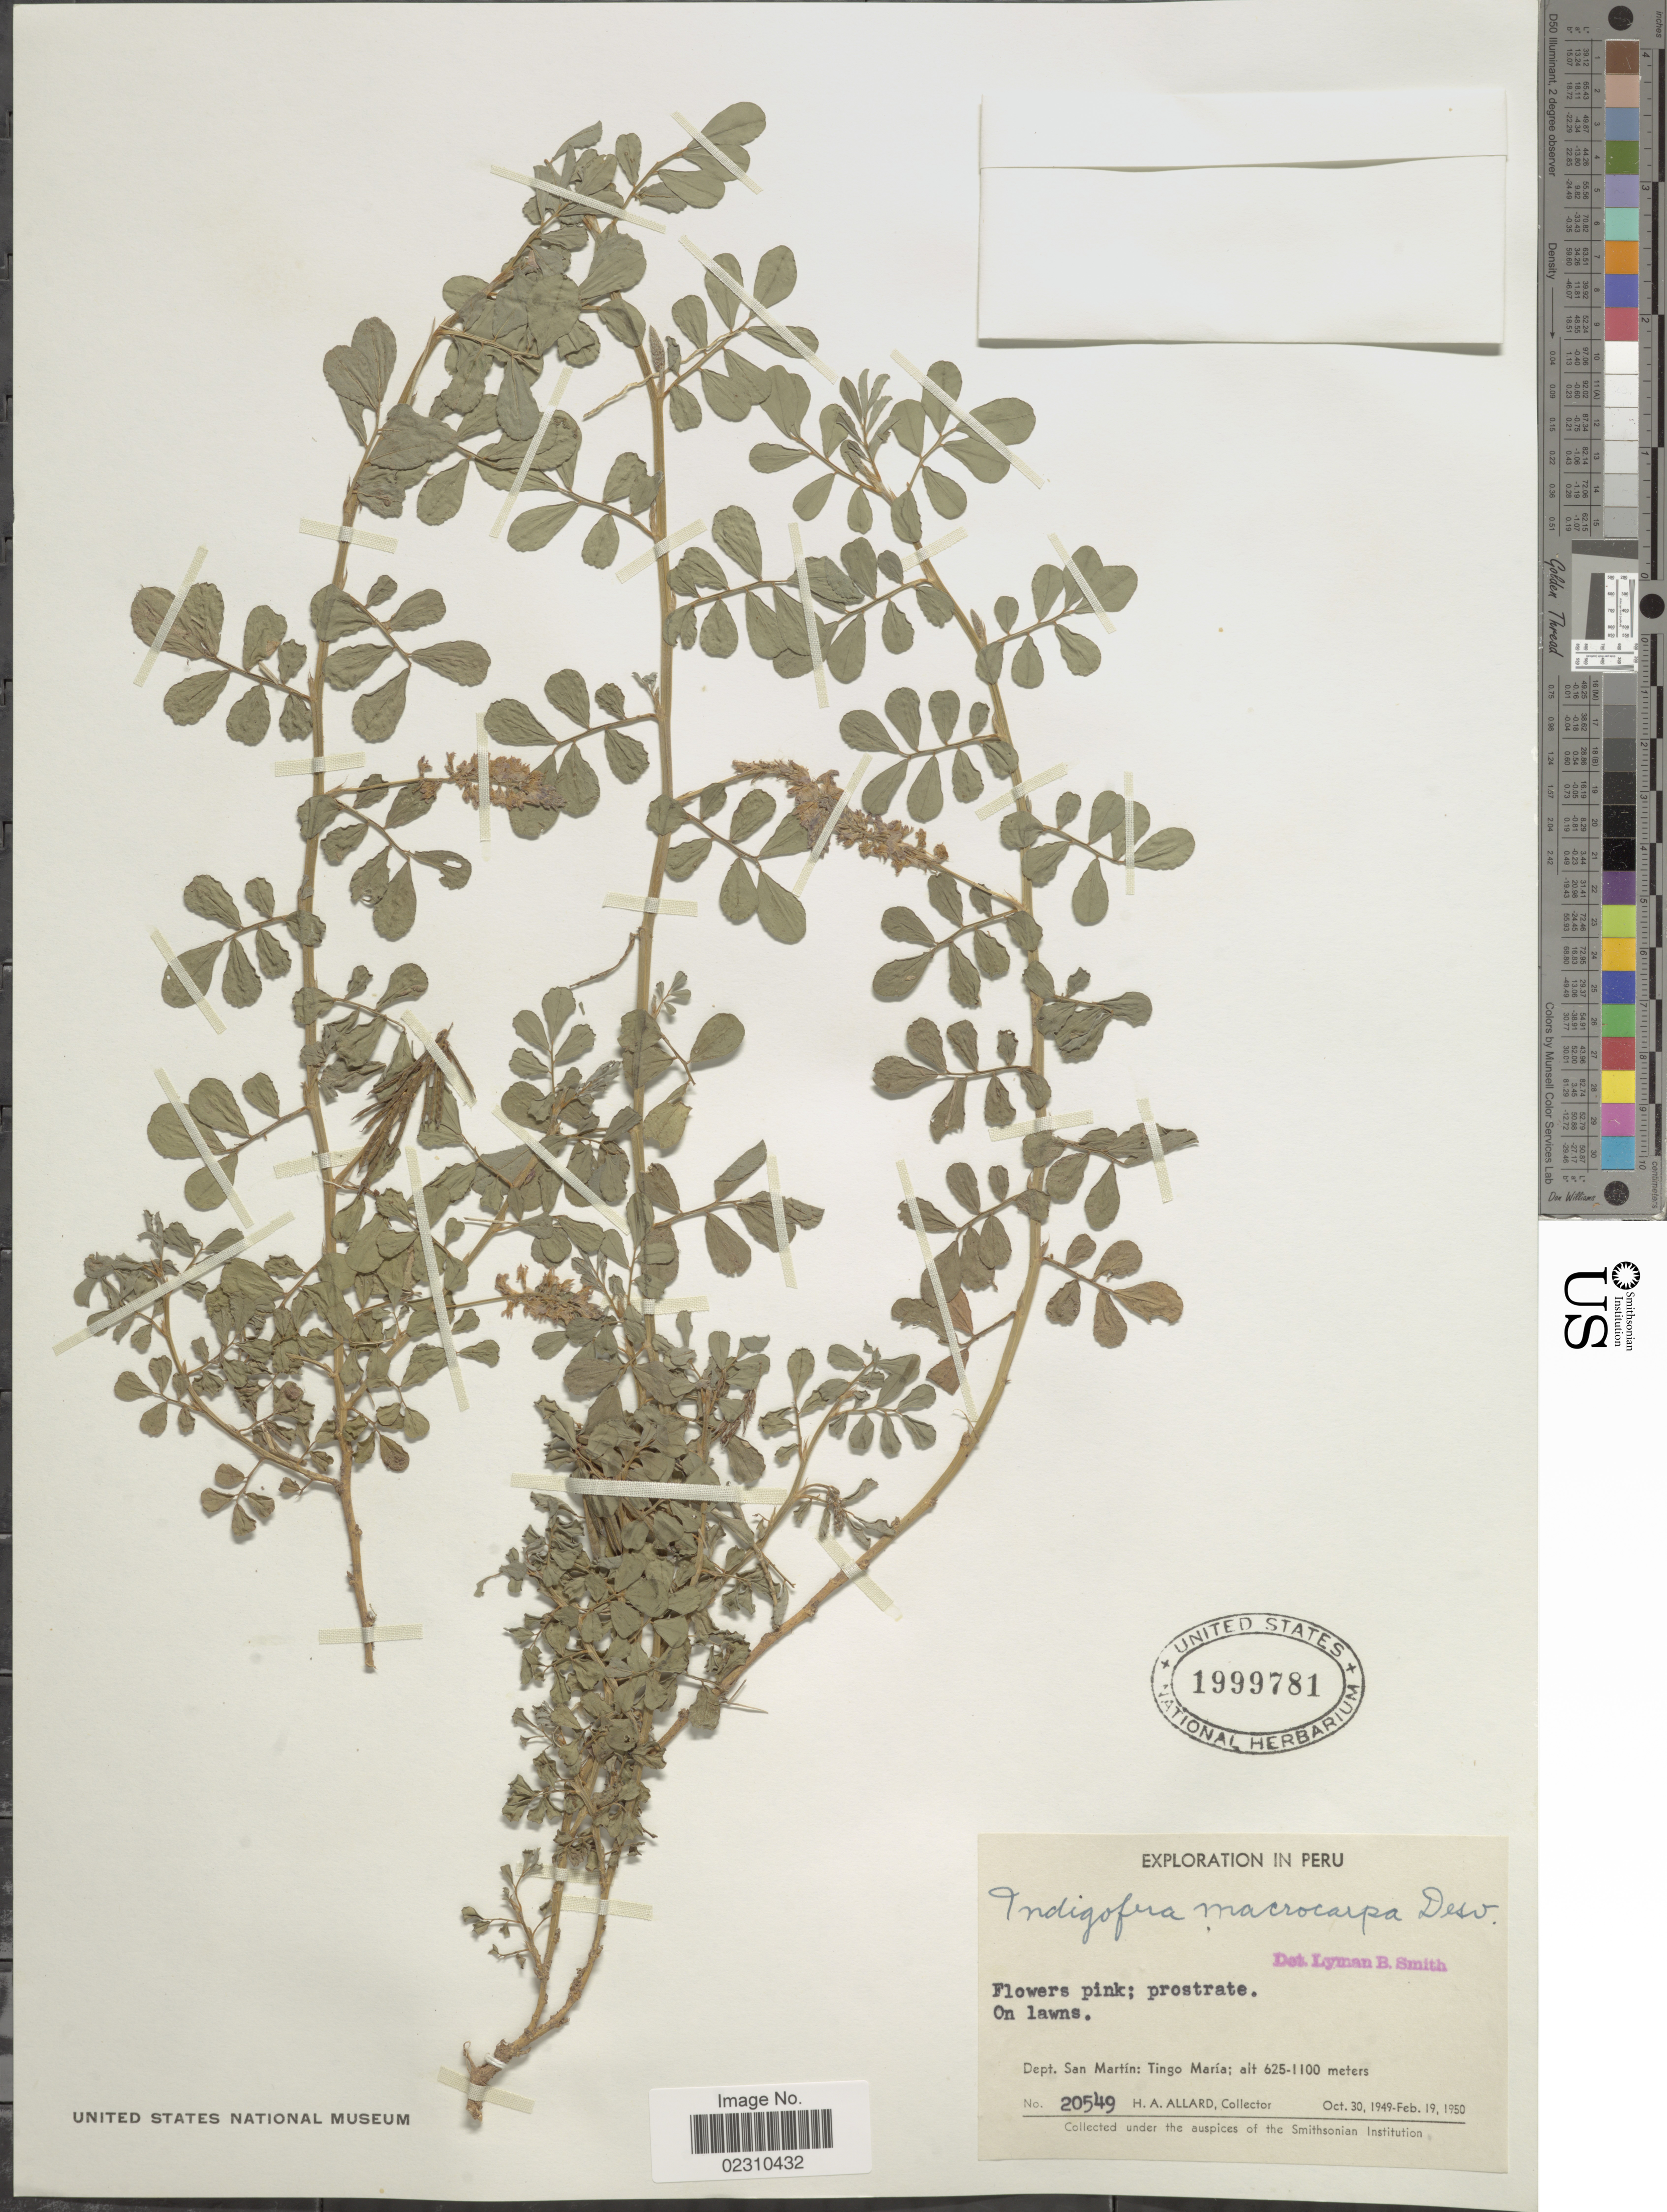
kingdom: Plantae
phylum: Tracheophyta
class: Magnoliopsida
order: Fabales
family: Fabaceae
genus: Indigofera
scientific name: Indigofera macrocarpa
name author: Desv.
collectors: H. A. Allard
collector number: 20549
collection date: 1949-10-30/1950-02-19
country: Peru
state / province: San Martín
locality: Dept. San Martin: Tingo Maria.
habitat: on lawns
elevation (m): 625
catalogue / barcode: US 1999781